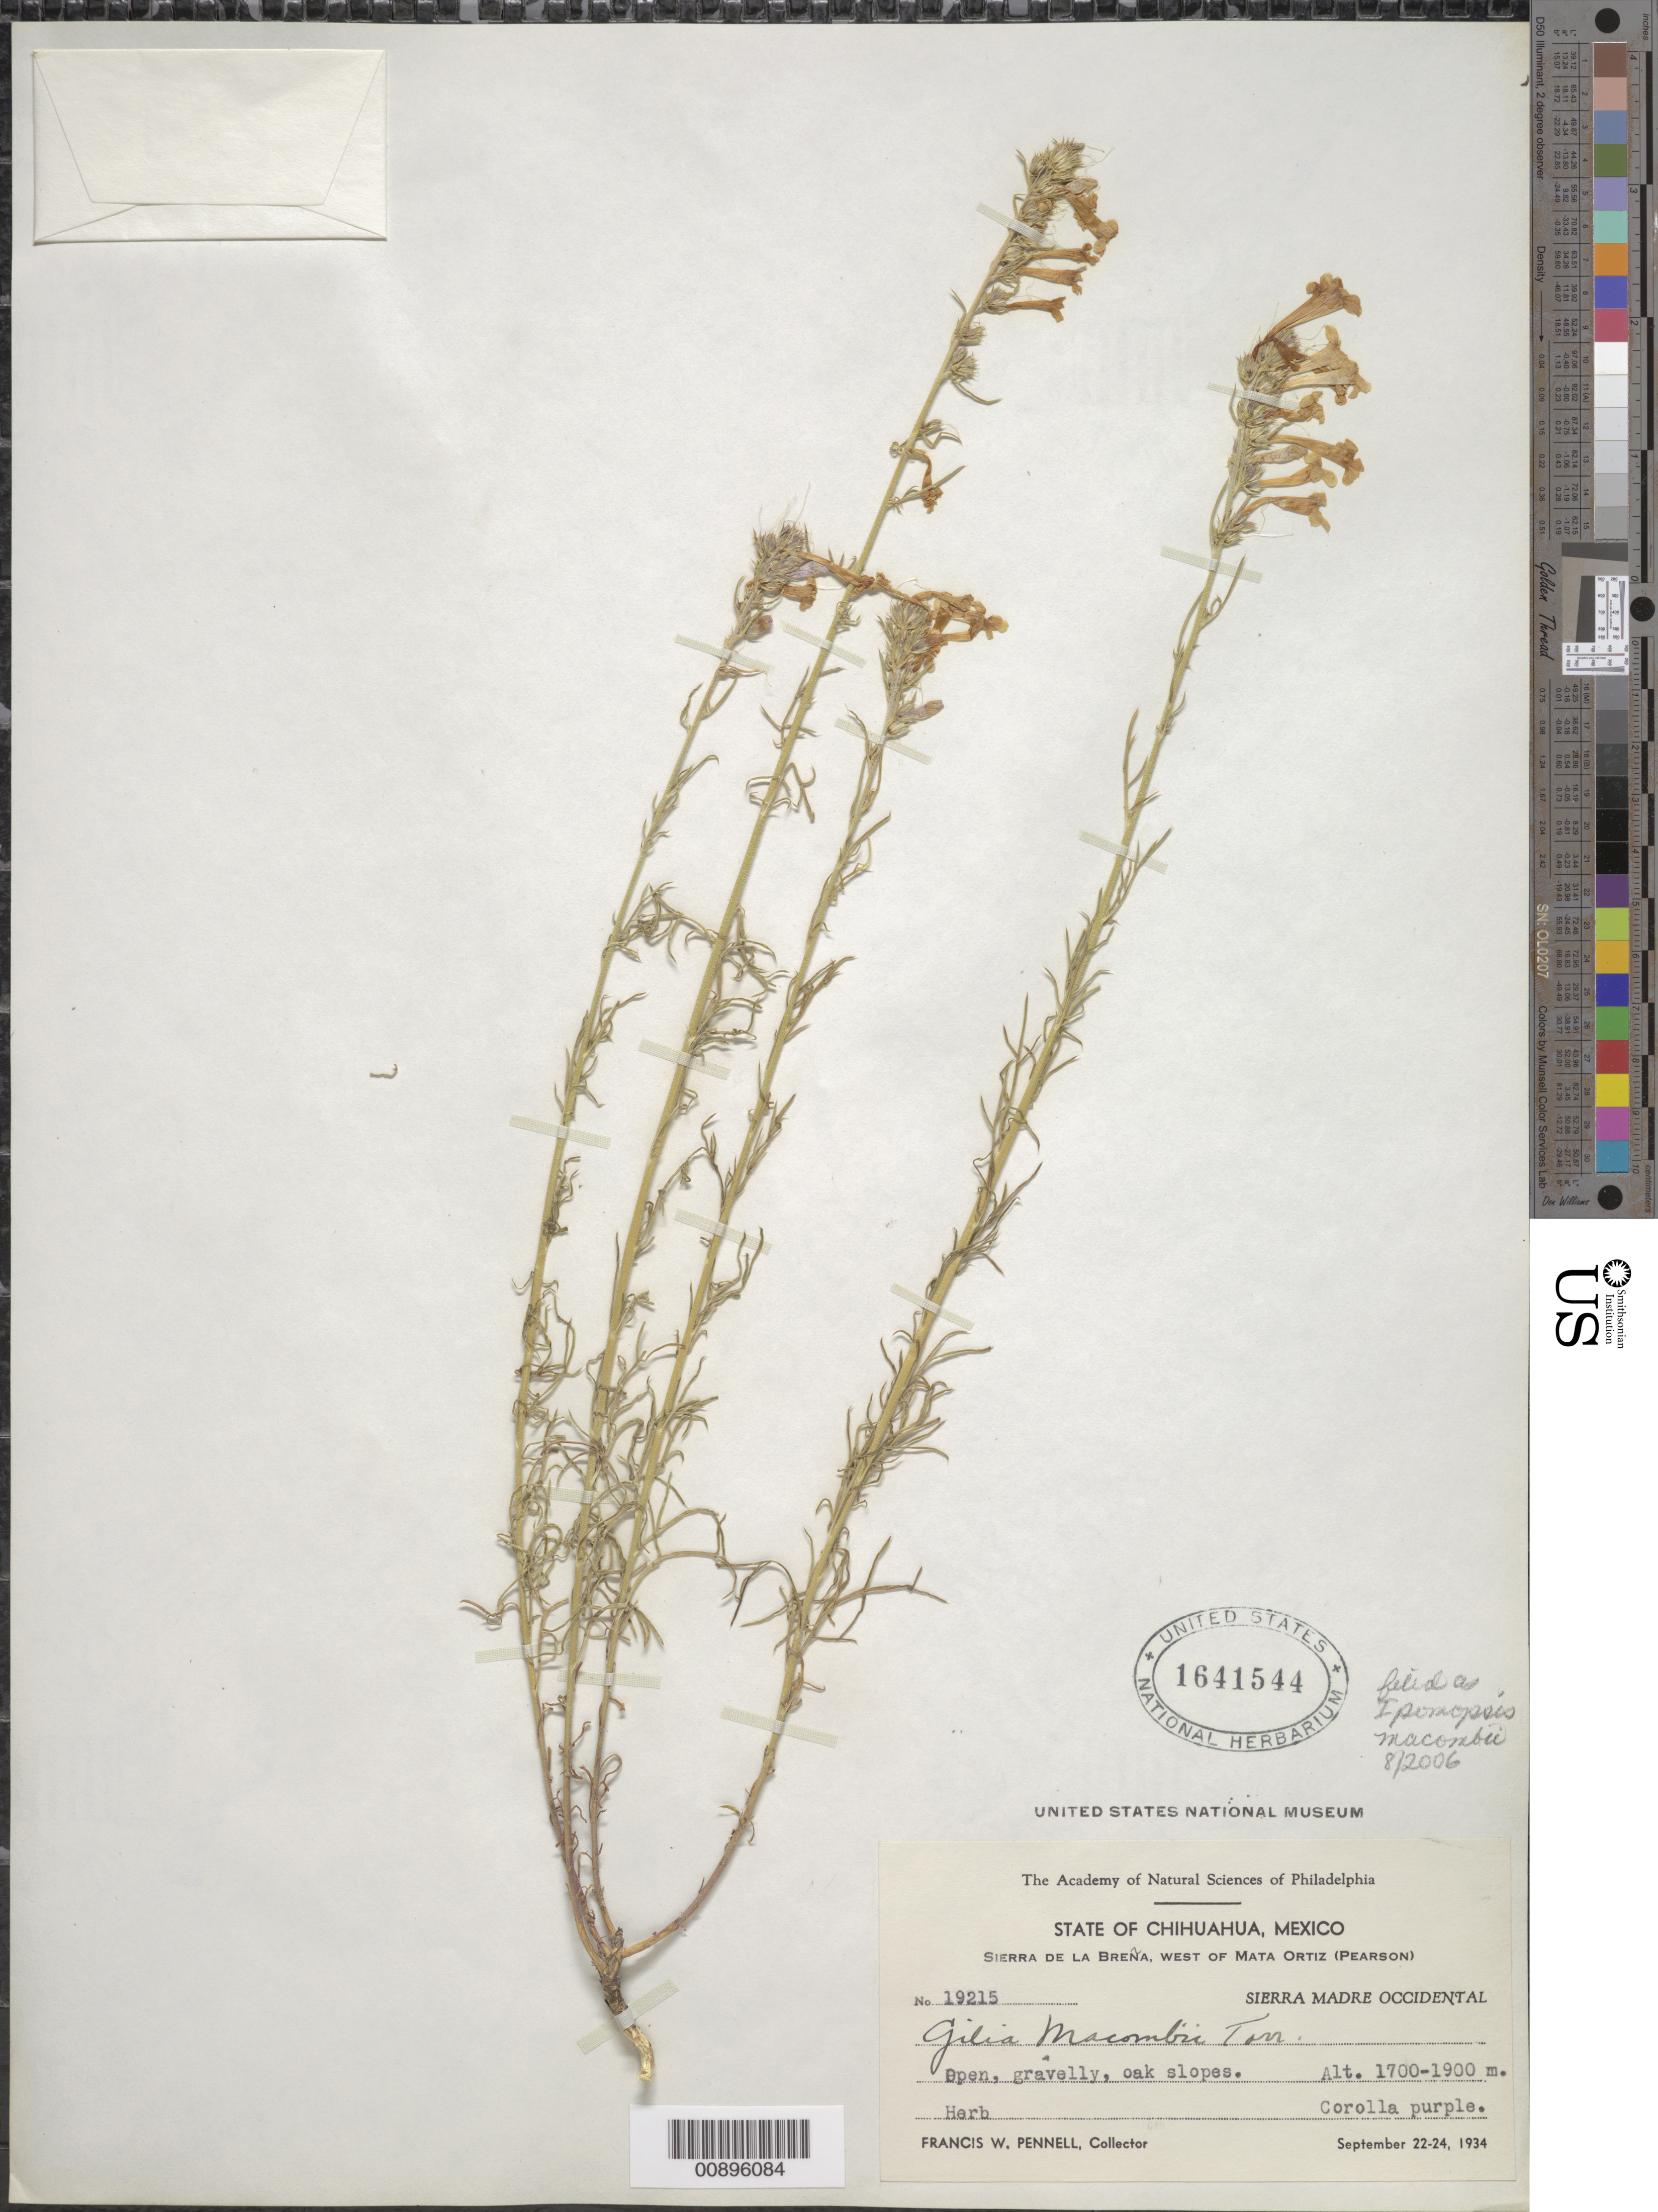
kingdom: Plantae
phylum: Tracheophyta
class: Magnoliopsida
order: Ericales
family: Polemoniaceae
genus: Ipomopsis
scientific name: Ipomopsis macombii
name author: (Torr. ex A. Gray) V.E. Grant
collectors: F. W. Pennell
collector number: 19215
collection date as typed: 22 Sep 1934 to 24 Sep 1934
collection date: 1934-09-22/1934-09-24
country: Mexico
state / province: Chihuahua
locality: Sierra de la Breña, west of Mata Ortiz (Pearson). Sierra Madre Occidental, Chihuahua.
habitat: Open, gravelly, oak slopes.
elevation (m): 1900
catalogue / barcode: US 1641544